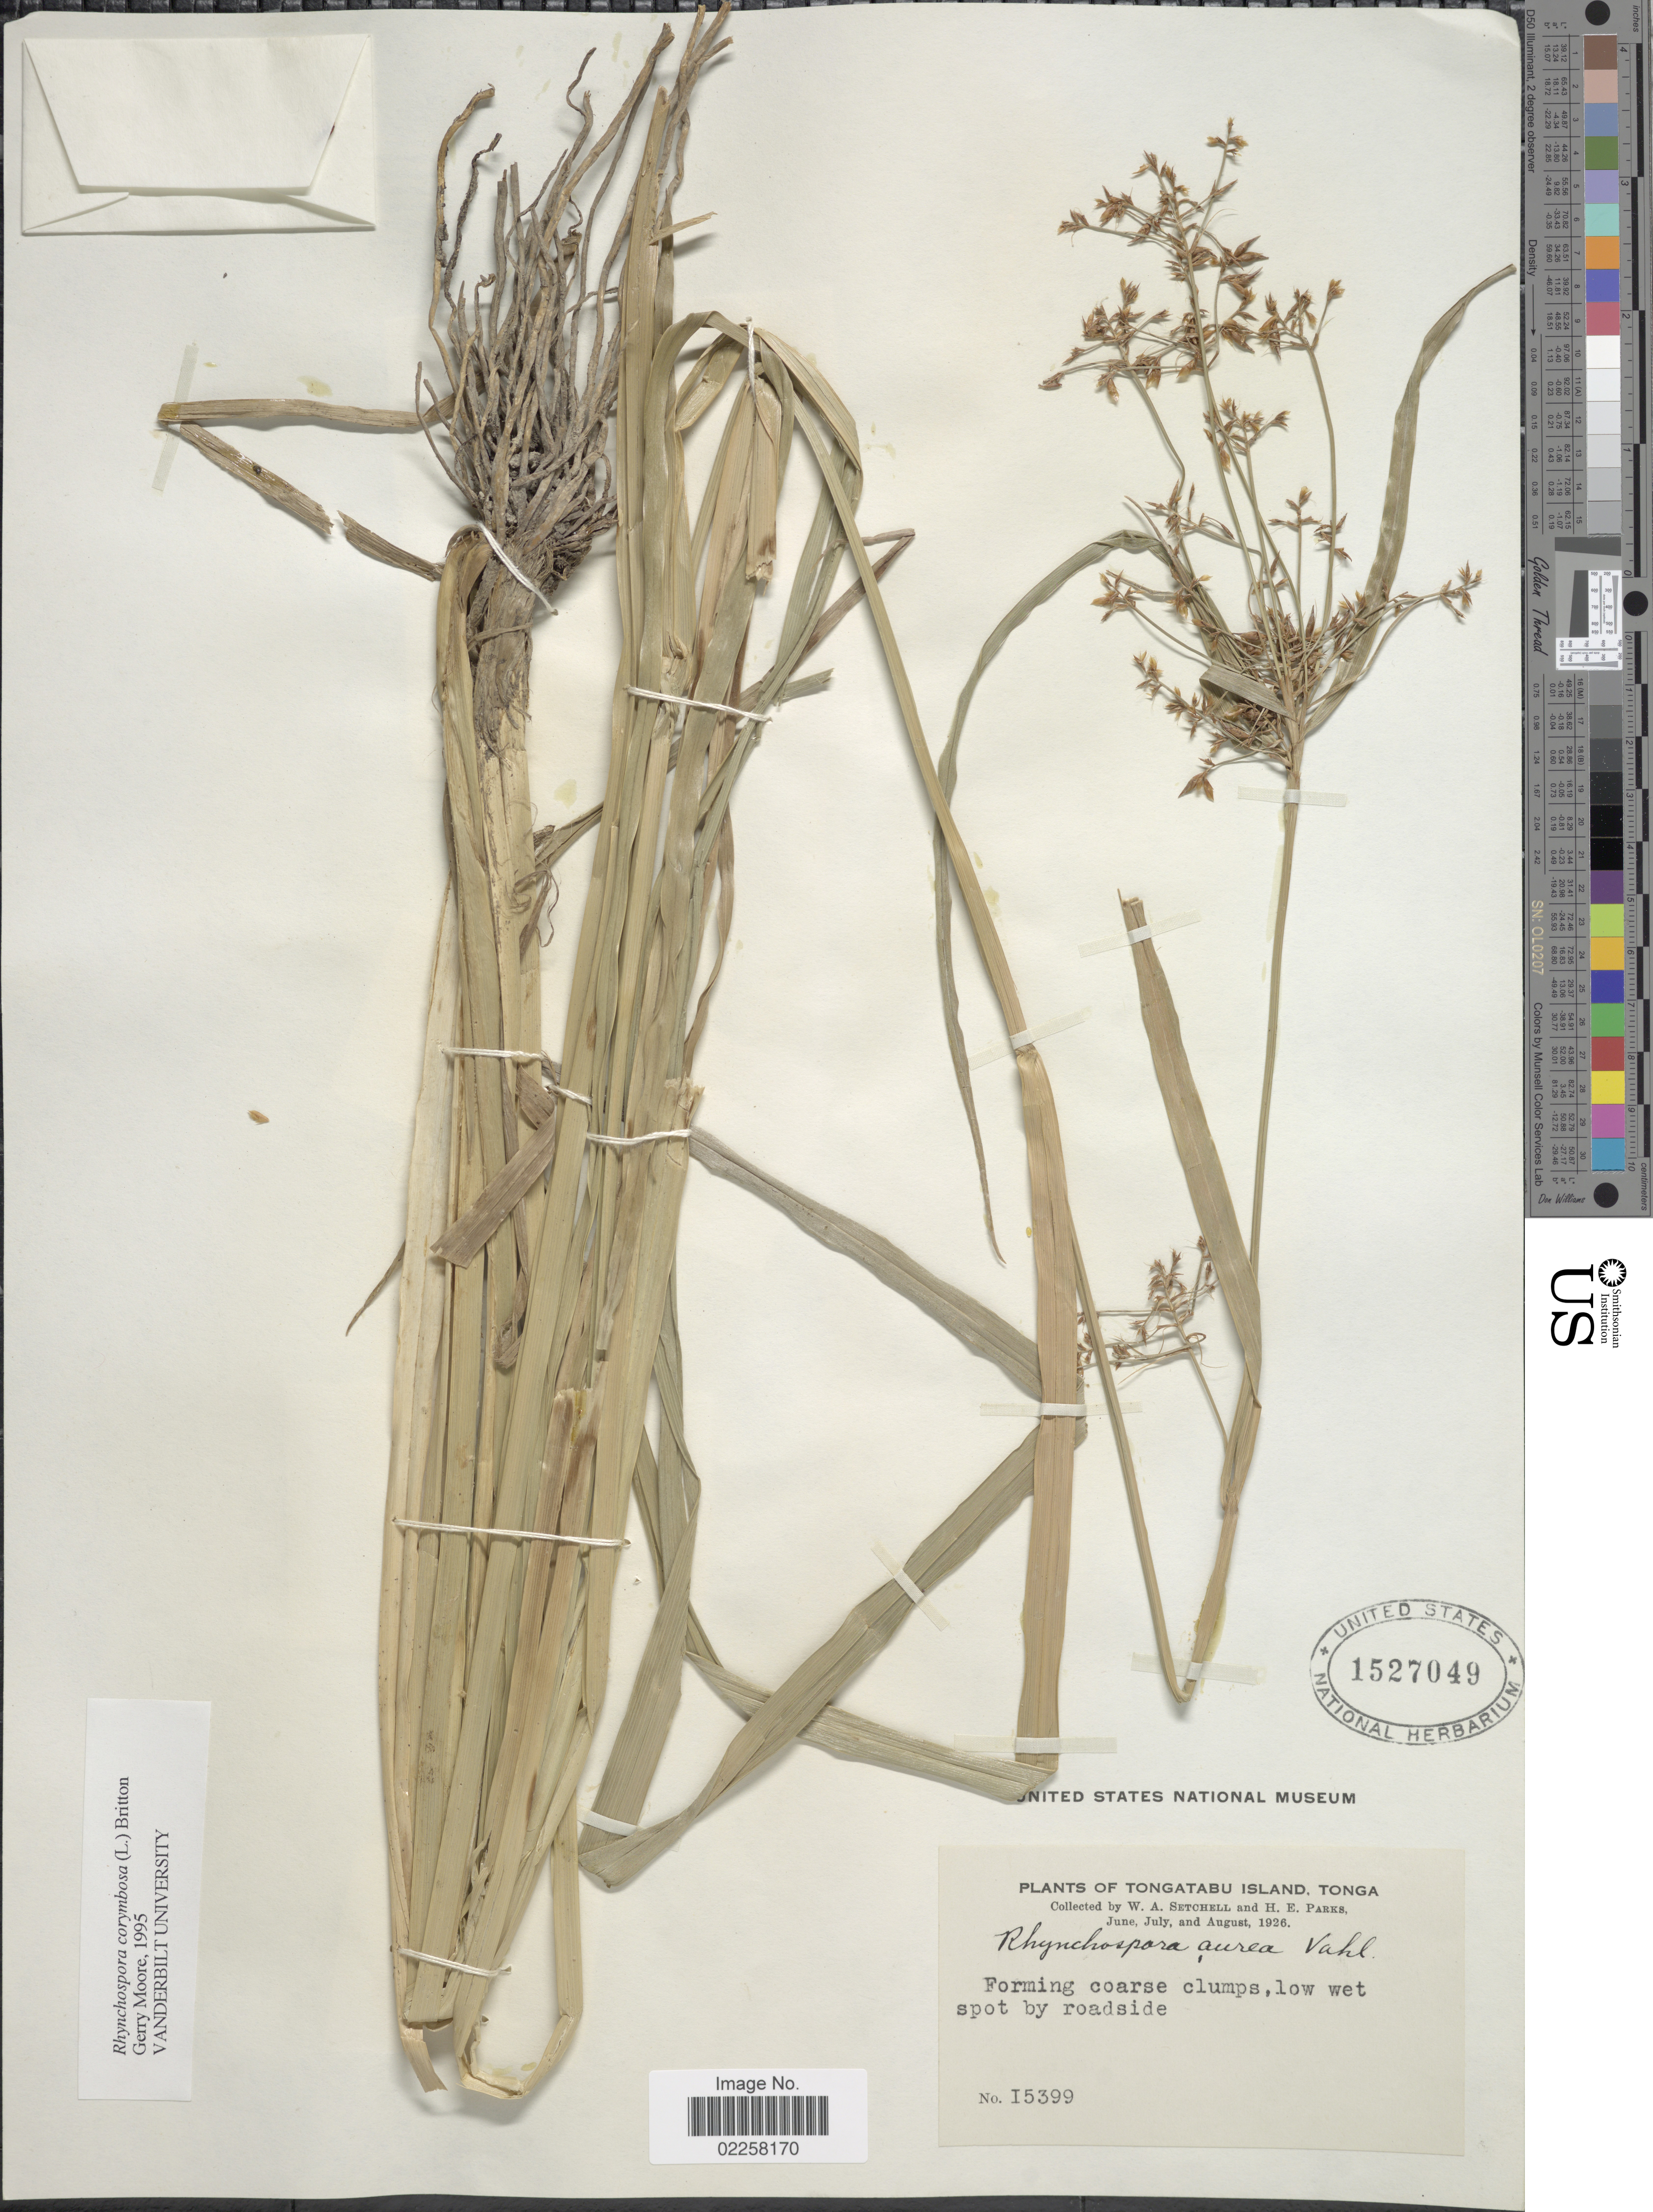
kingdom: Plantae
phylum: Tracheophyta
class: Liliopsida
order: Poales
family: Cyperaceae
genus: Rhynchospora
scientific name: Rhynchospora corymbosa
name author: (L.) Britton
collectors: W. Setchell & H. E. Parks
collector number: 15399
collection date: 1926-06/1926-08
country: Tonga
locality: Tongatabu Island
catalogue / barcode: US 1527049